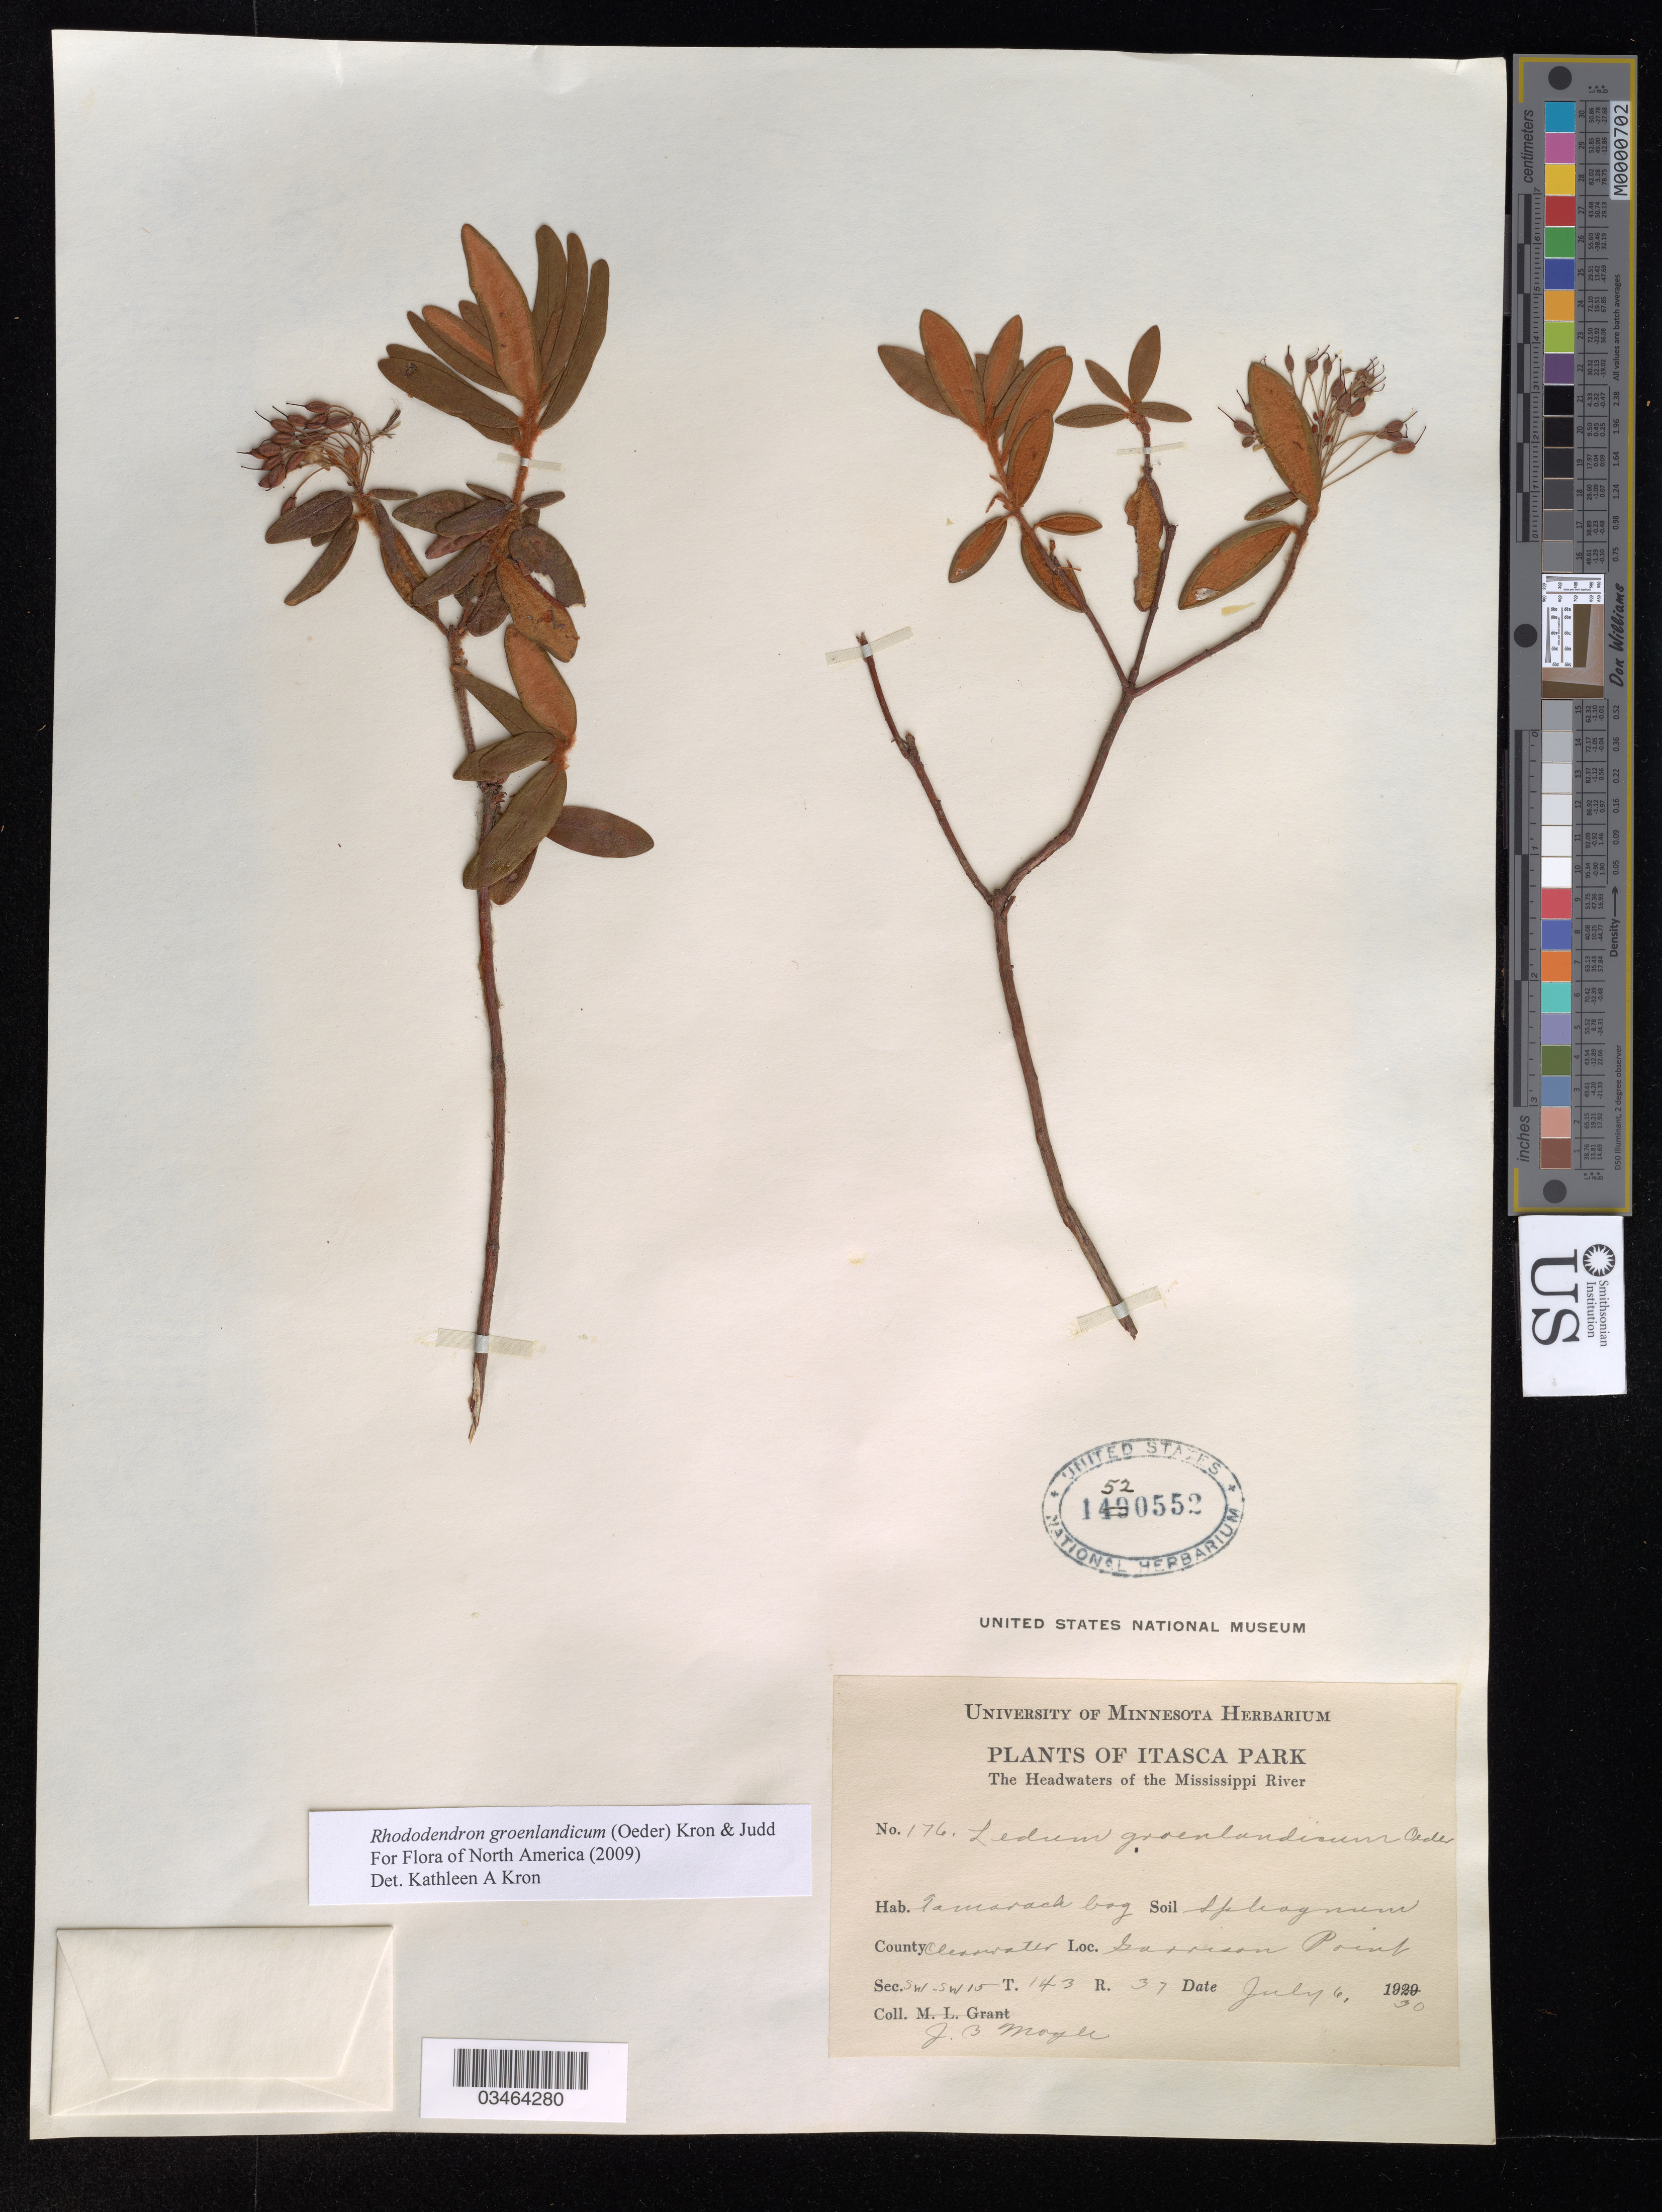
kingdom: Plantae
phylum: Tracheophyta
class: Magnoliopsida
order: Ericales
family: Ericaceae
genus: Rhododendron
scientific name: Rhododendron groenlandicum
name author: (Oeder) Kron & Judd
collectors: J. Moyer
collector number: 176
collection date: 1930-07-06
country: United States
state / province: Mississippi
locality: Itasca Park. The Headwaters of the Mississippi River. Tamarach bog. County Clearwater. Garrison Point. Sec. SW-Sw 15 T. 143 R. 37.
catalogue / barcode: US 1520552